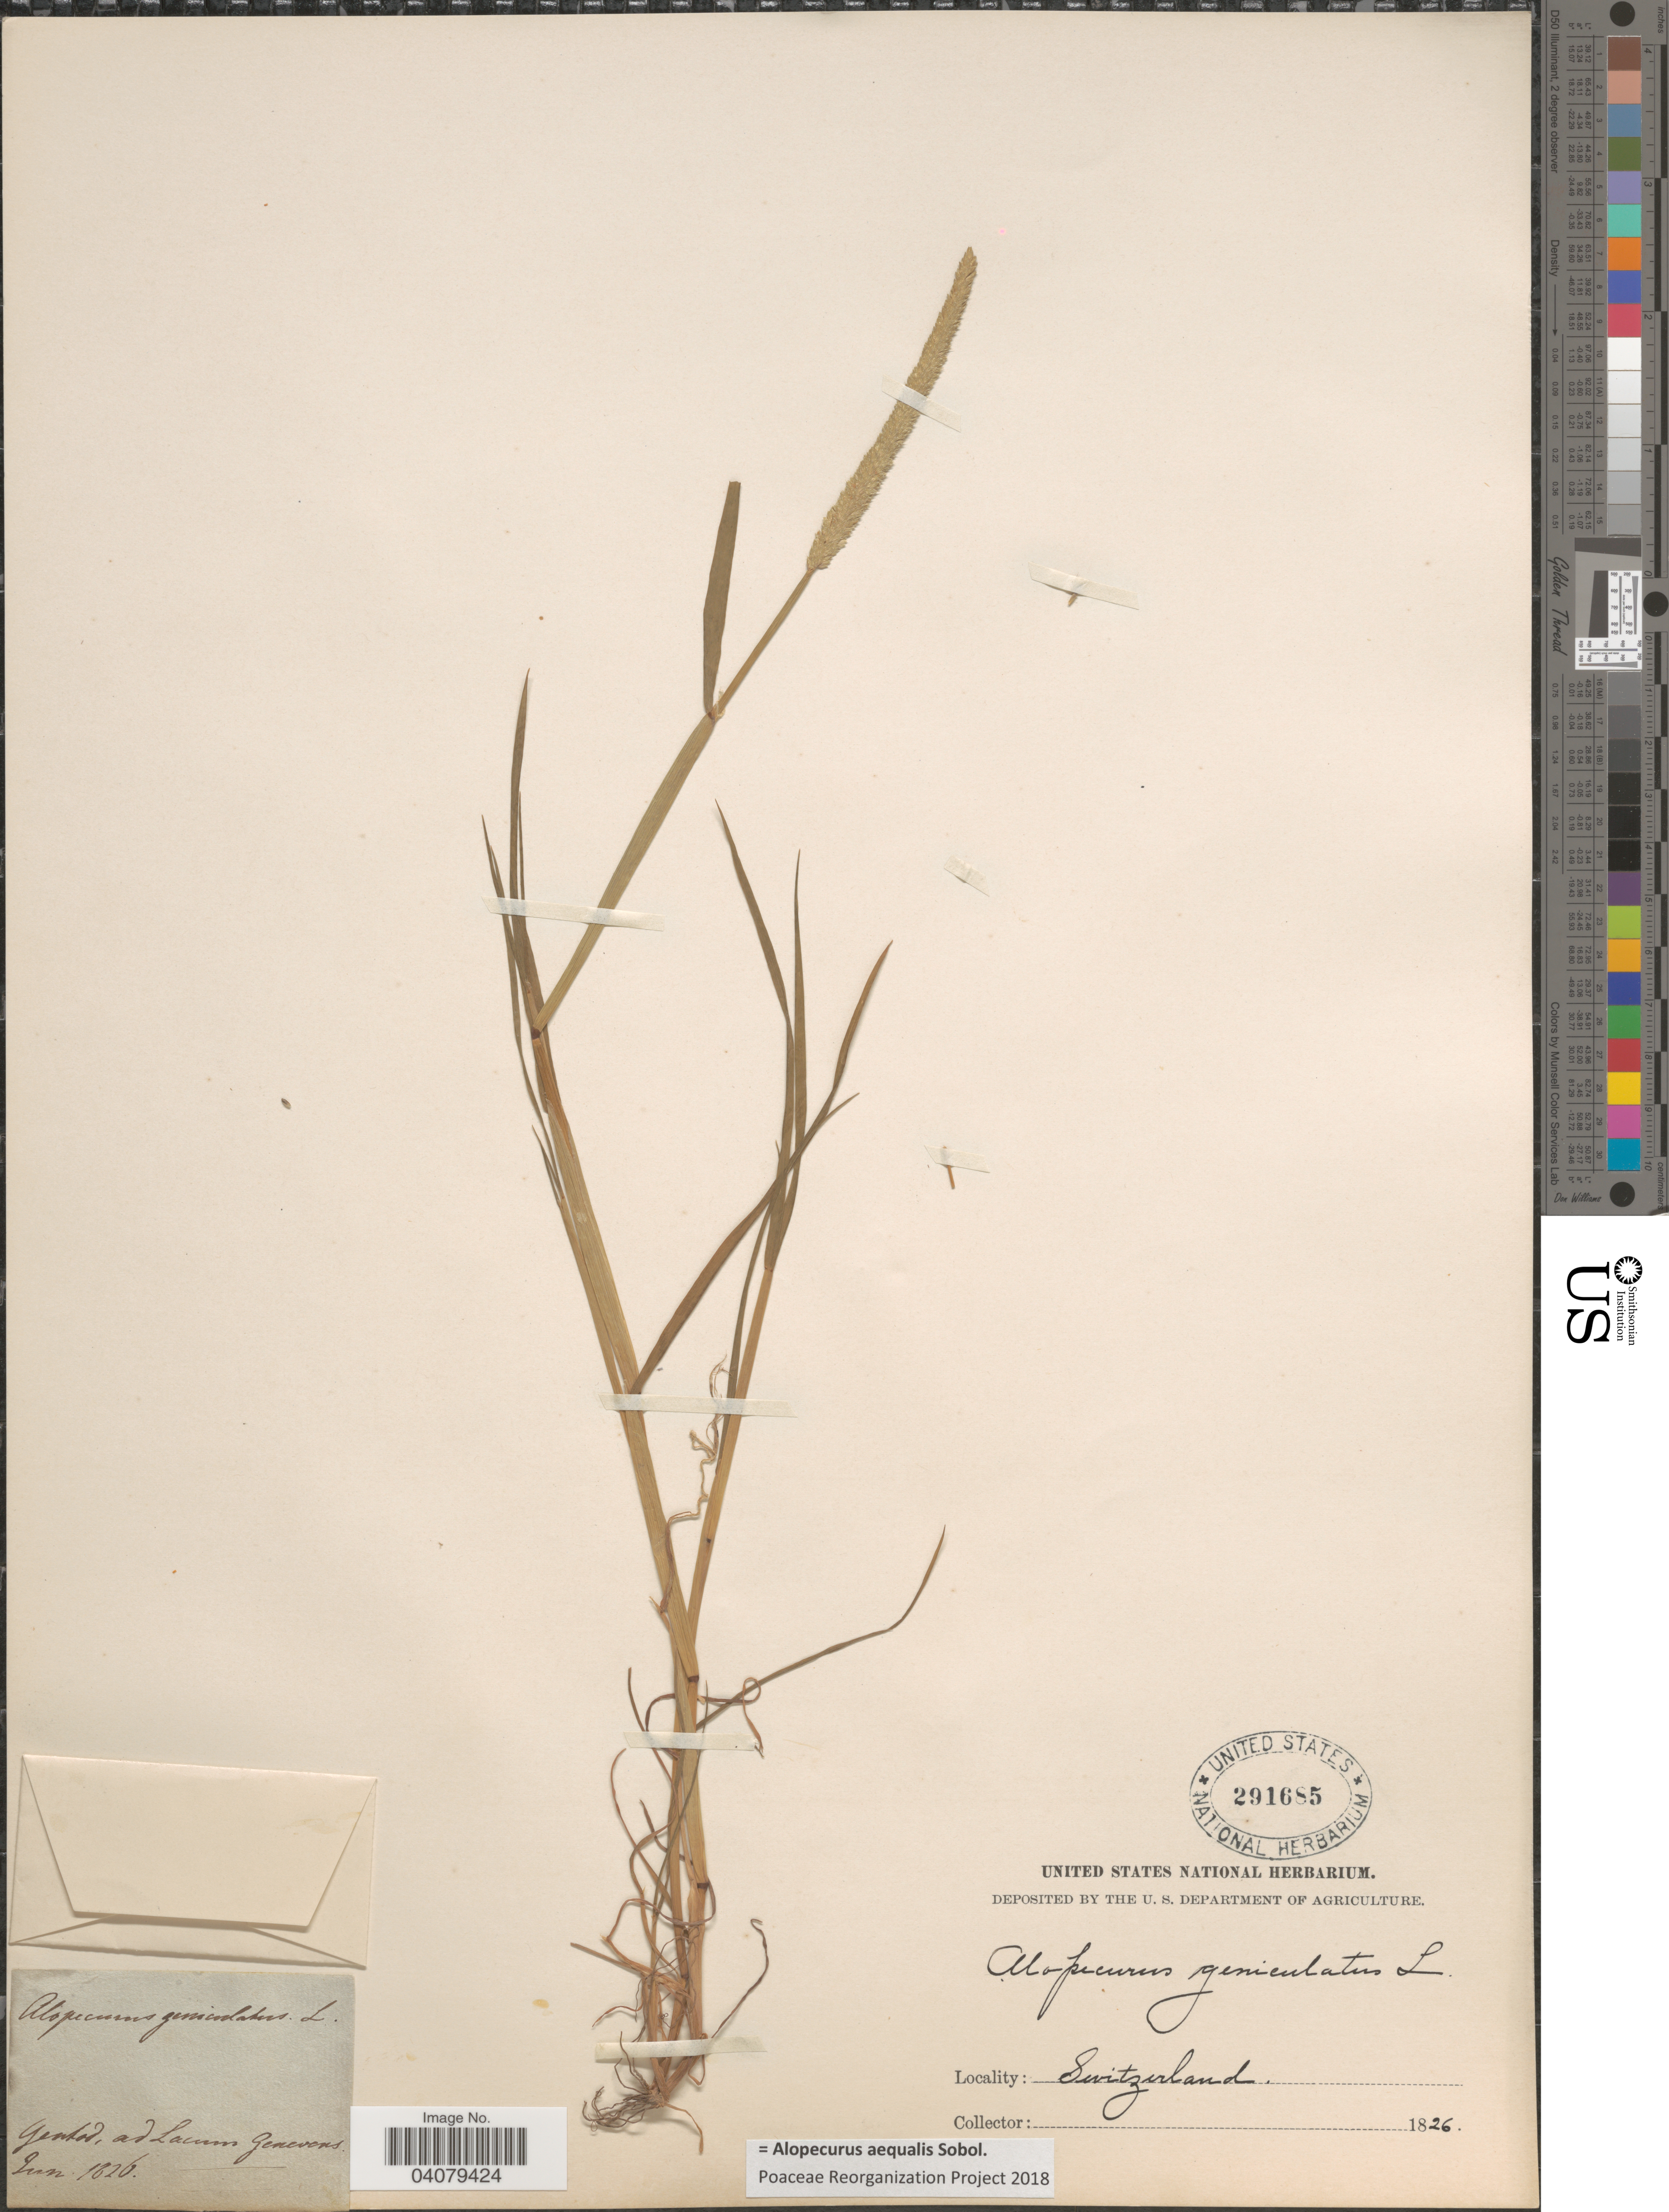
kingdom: Plantae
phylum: Tracheophyta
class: Liliopsida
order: Poales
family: Poaceae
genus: Alopecurus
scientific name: Alopecurus arundinaceus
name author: Poir.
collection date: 1826-06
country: Switzerland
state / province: Genève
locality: Genthod, ad Lacum Genevens.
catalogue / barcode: US 291685